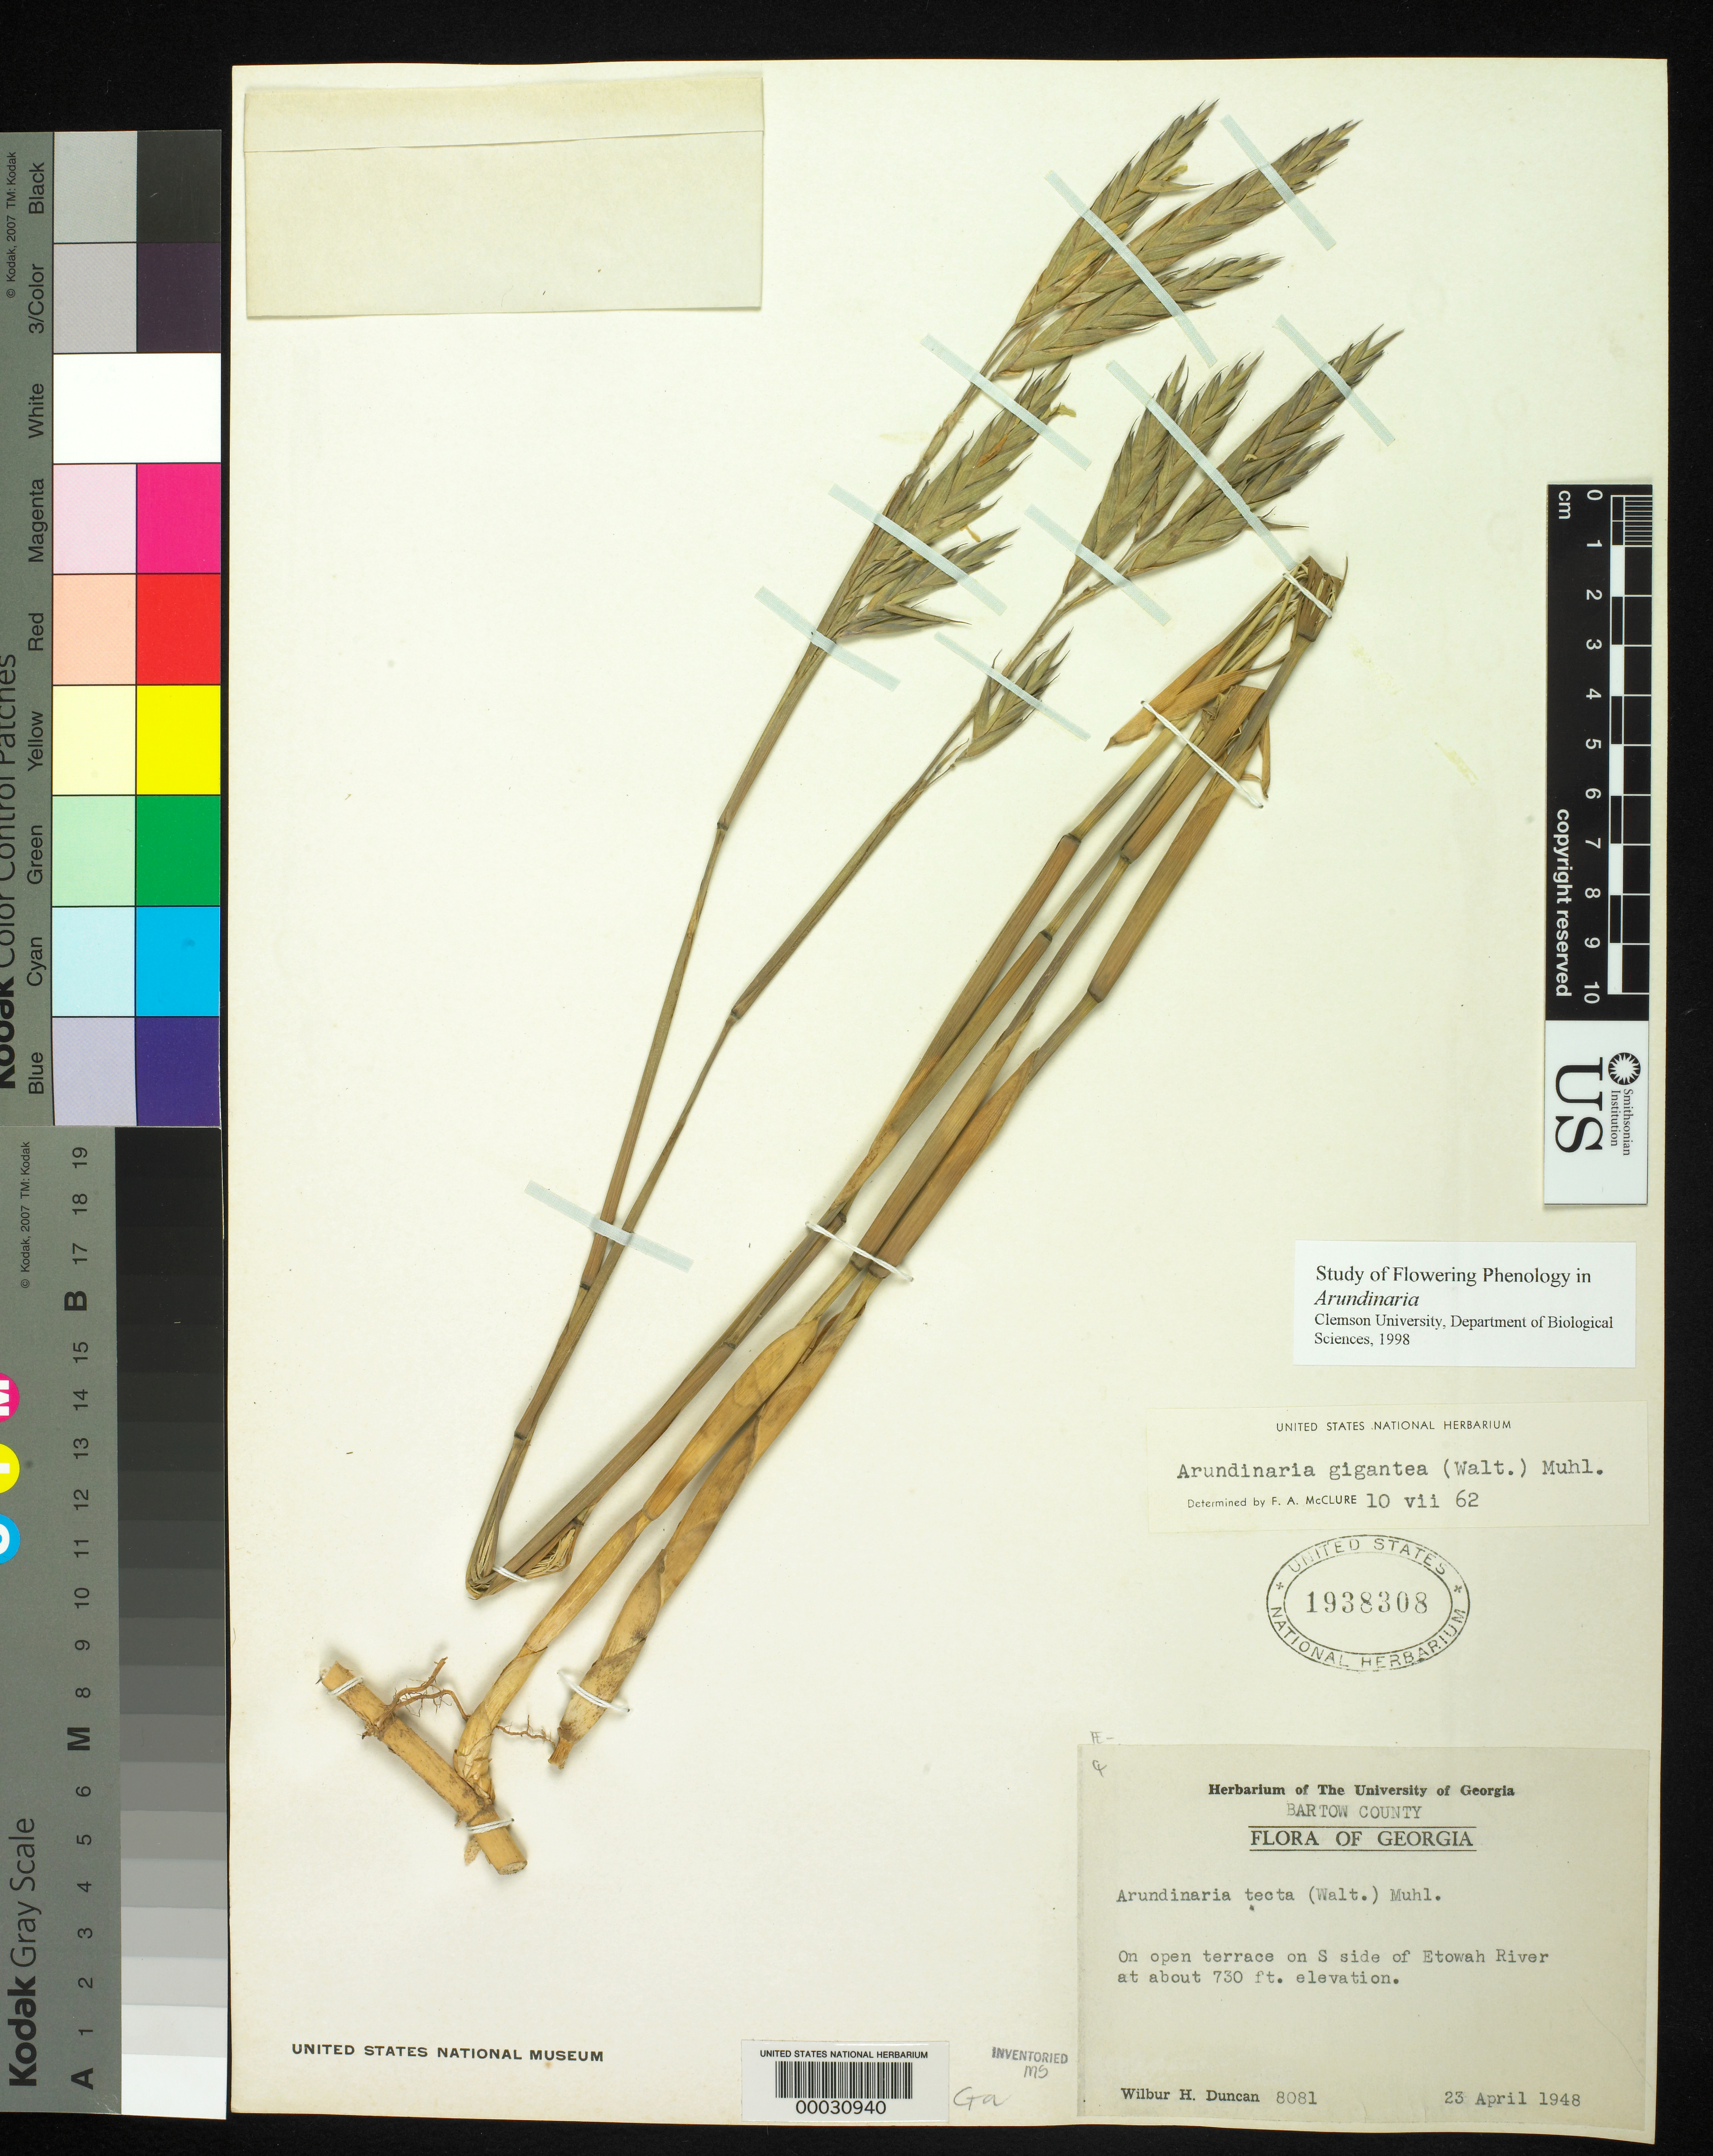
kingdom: Plantae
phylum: Tracheophyta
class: Liliopsida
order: Poales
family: Poaceae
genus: Arundinaria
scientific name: Arundinaria gigantea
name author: (Walter) Muhl.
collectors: W. H. Duncan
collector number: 8081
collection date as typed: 23 Apr 1948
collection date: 1948-04-23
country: United States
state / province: Georgia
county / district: Bartow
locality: Etowah river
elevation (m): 223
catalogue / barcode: US 1938308